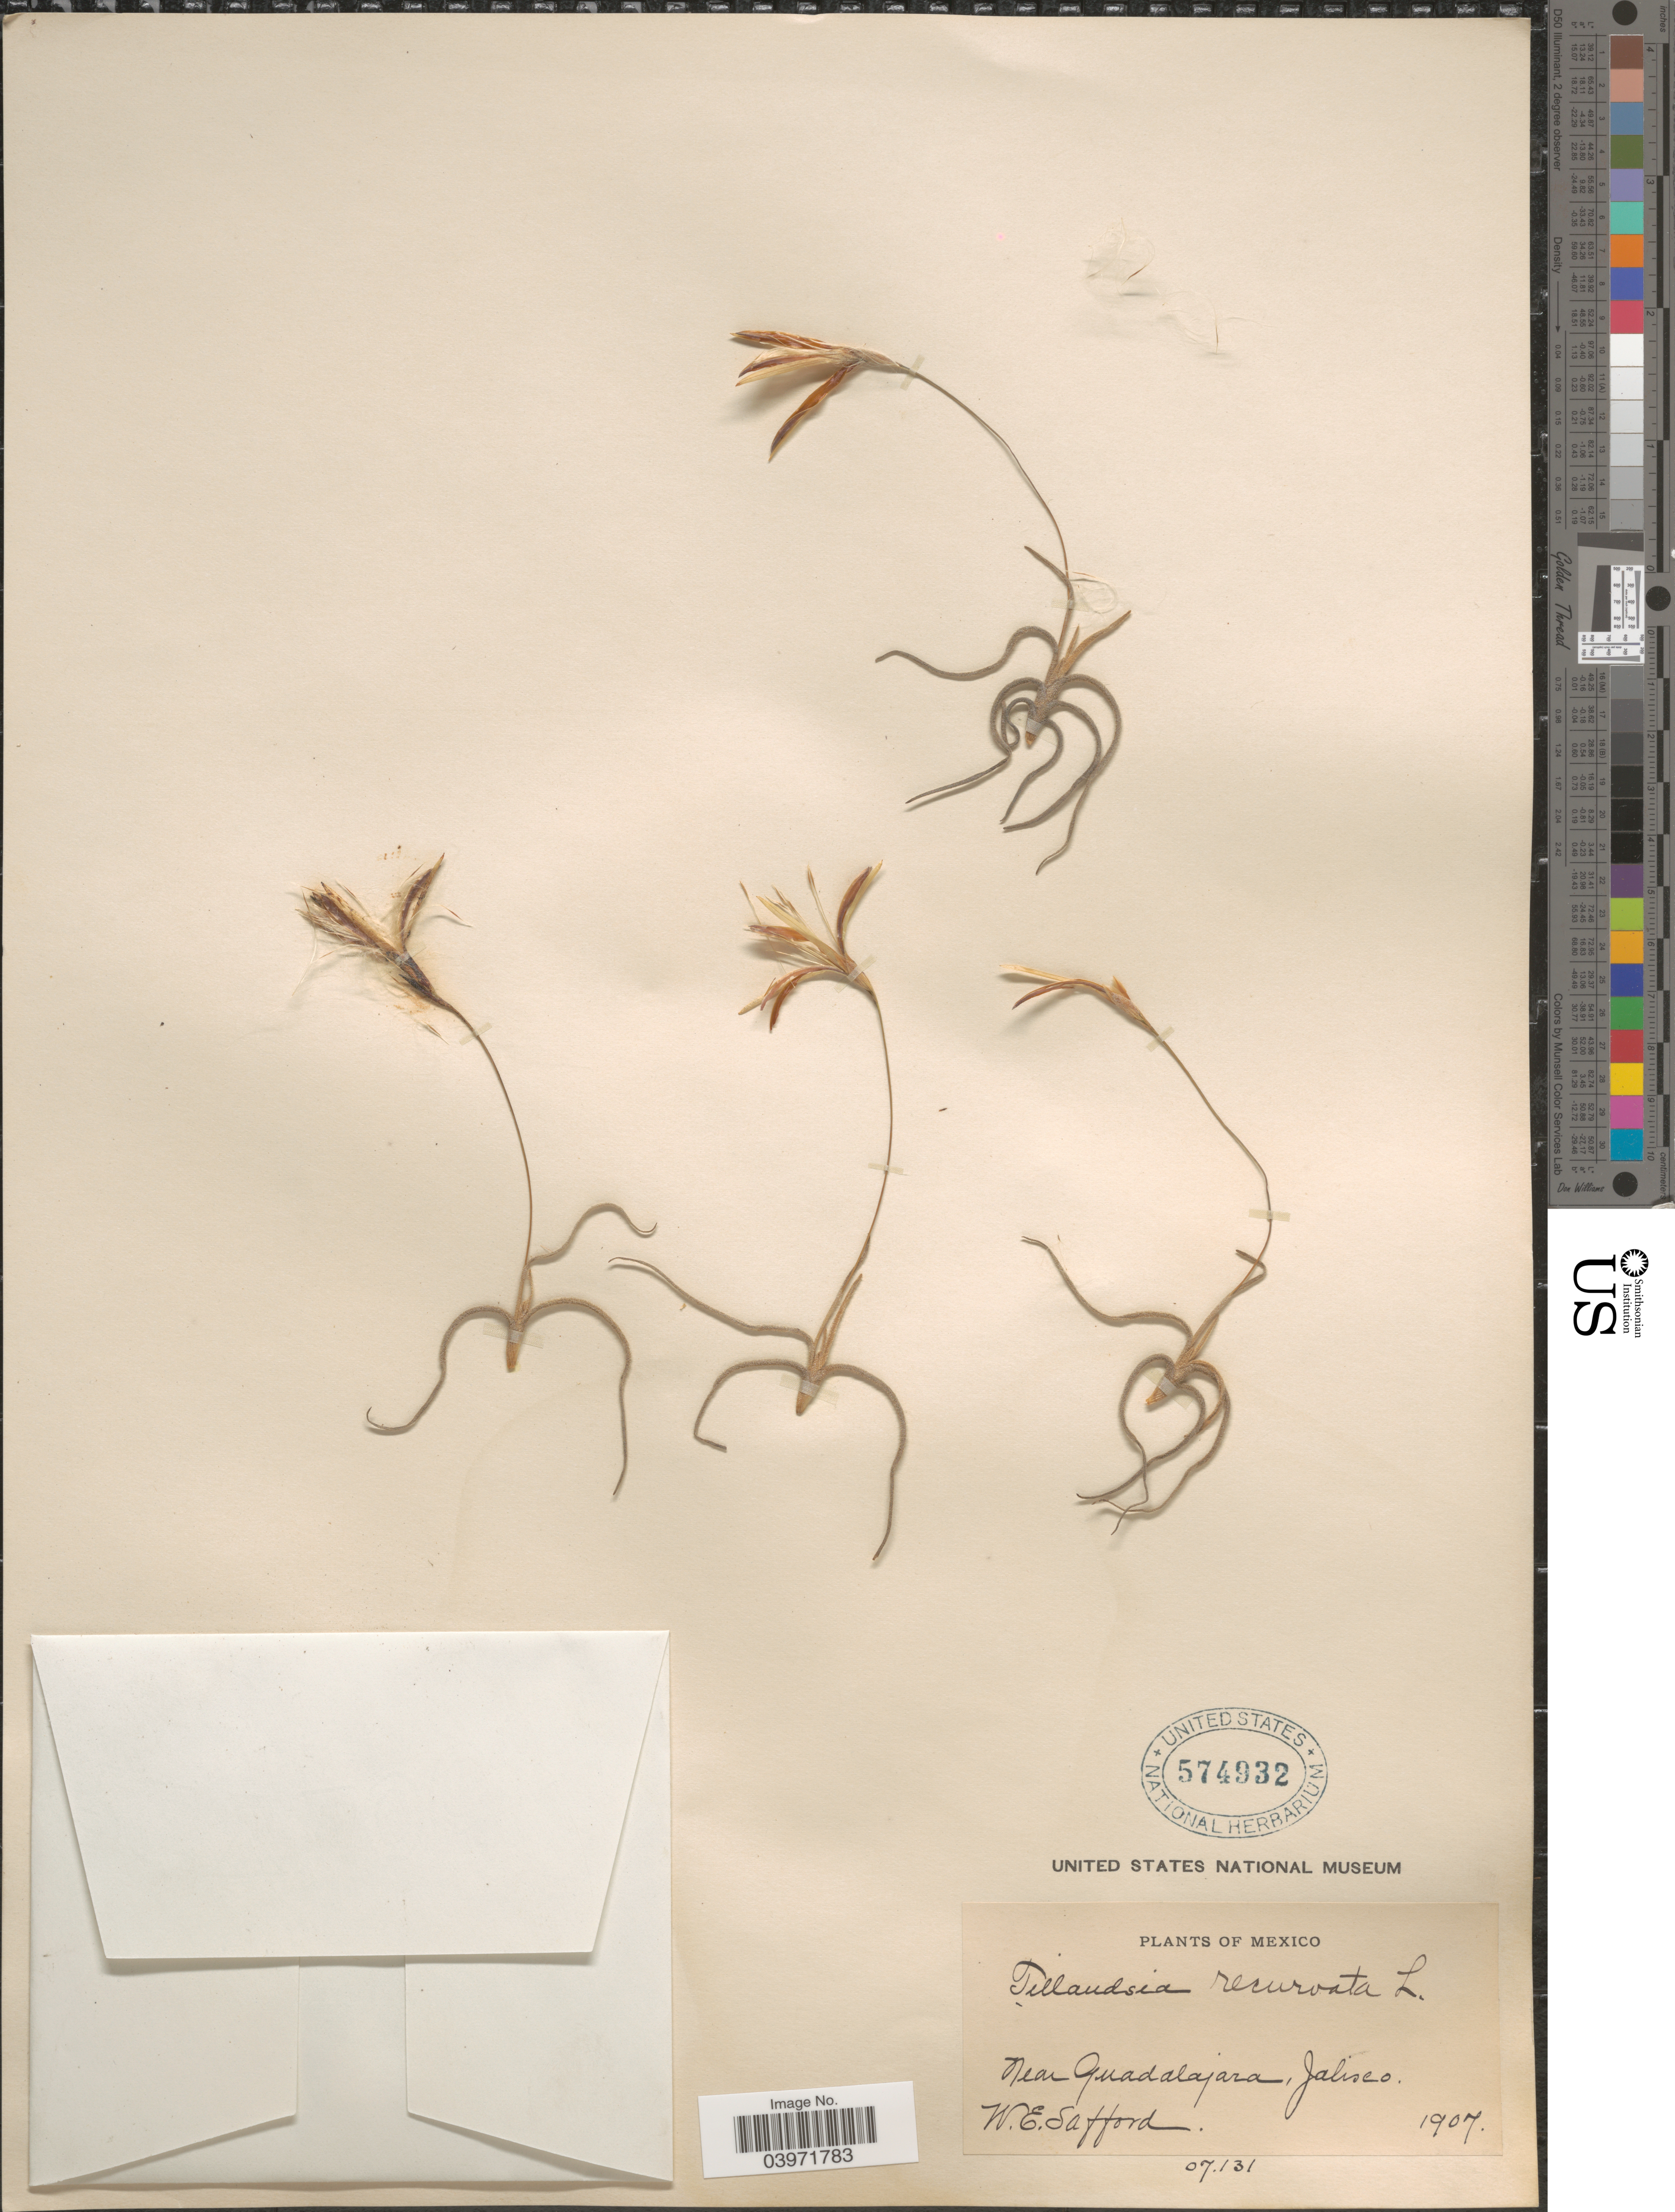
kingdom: Plantae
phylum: Tracheophyta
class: Liliopsida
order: Poales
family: Bromeliaceae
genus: Tillandsia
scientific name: Tillandsia recurvata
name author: L.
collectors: W. E. Safford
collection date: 1907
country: Mexico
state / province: Jalisco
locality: Near Guadalajara.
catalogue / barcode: US 574932